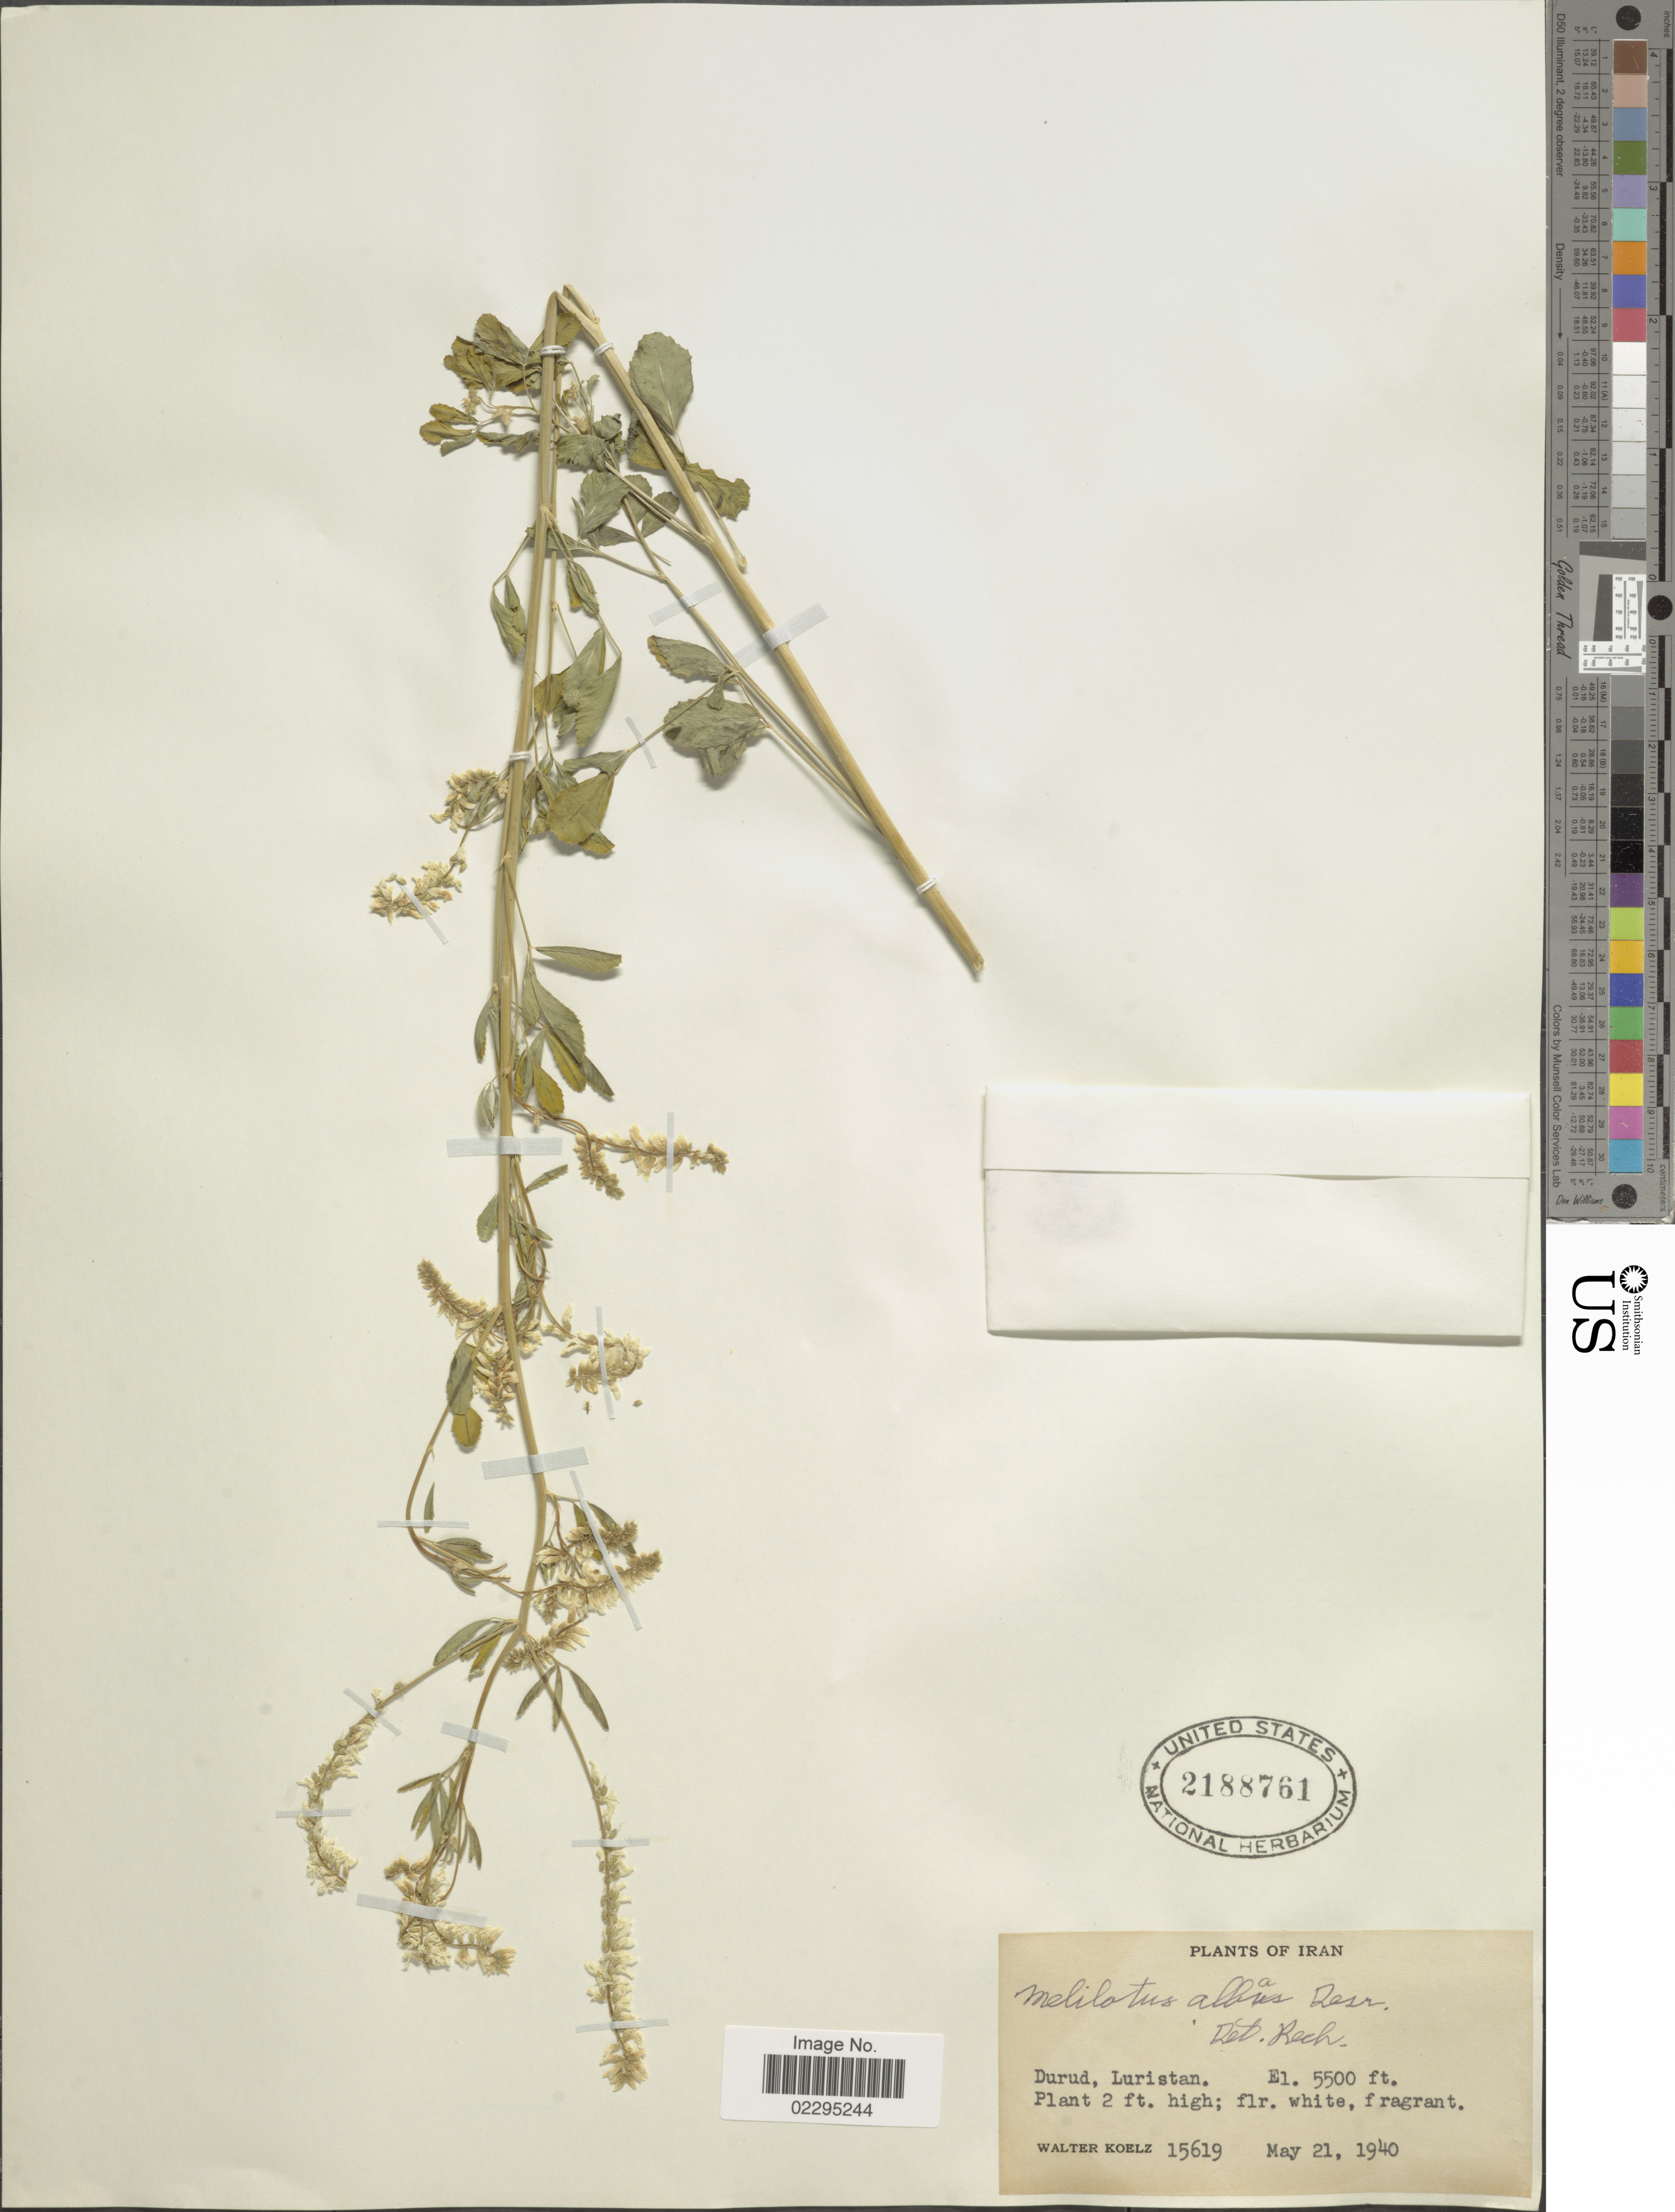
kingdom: Plantae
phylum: Tracheophyta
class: Magnoliopsida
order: Fabales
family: Fabaceae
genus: Melilotus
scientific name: Melilotus albus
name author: Medik.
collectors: W. N. Koelz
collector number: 15619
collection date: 1940-05-21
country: Iran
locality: Iran, Durud, Luristan,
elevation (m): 1676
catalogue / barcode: US 2188761